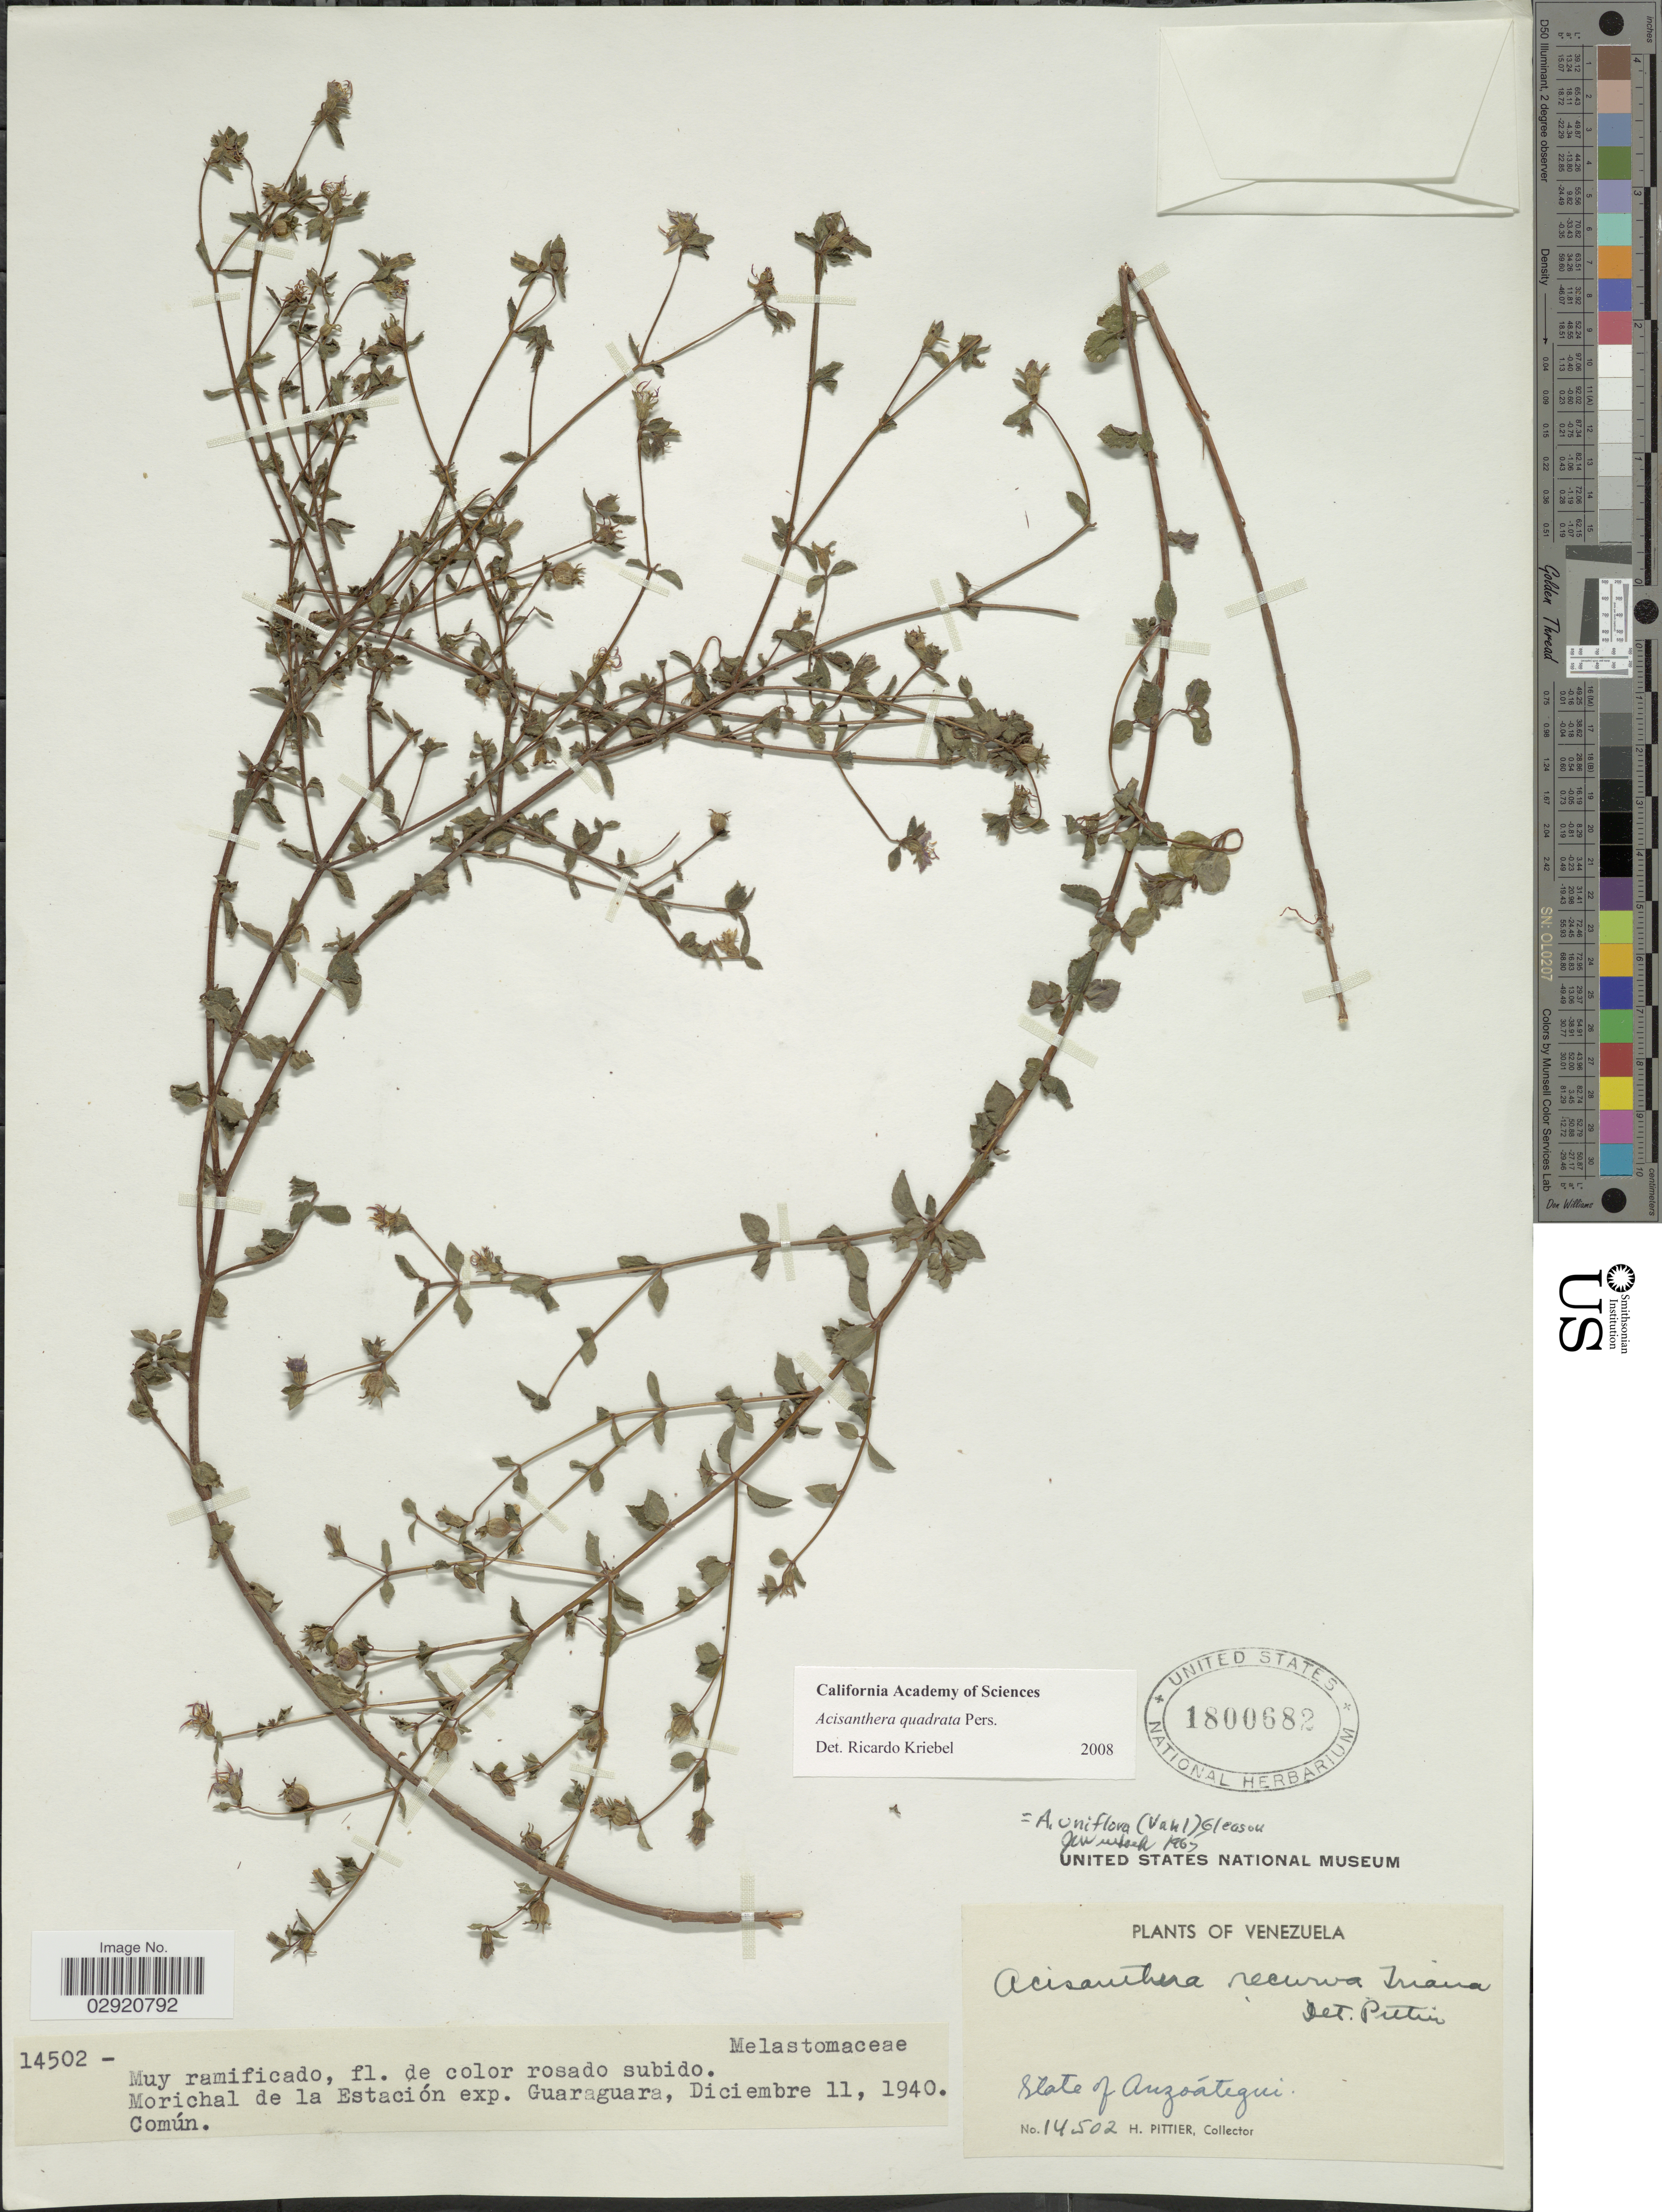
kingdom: Plantae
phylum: Tracheophyta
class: Magnoliopsida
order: Myrtales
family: Melastomataceae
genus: Acisanthera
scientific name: Acisanthera variabilis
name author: Triana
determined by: Nunes da Silva, Diego, (RB), Jardim Botanico do Rio de Janeiro - Herbario (BRAZIL)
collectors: H. F. Pittier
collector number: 14502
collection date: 1940-12-11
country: Venezuela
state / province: Anzoategui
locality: Morichal de la Estación exp. Guaraguara.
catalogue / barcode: US 1800682